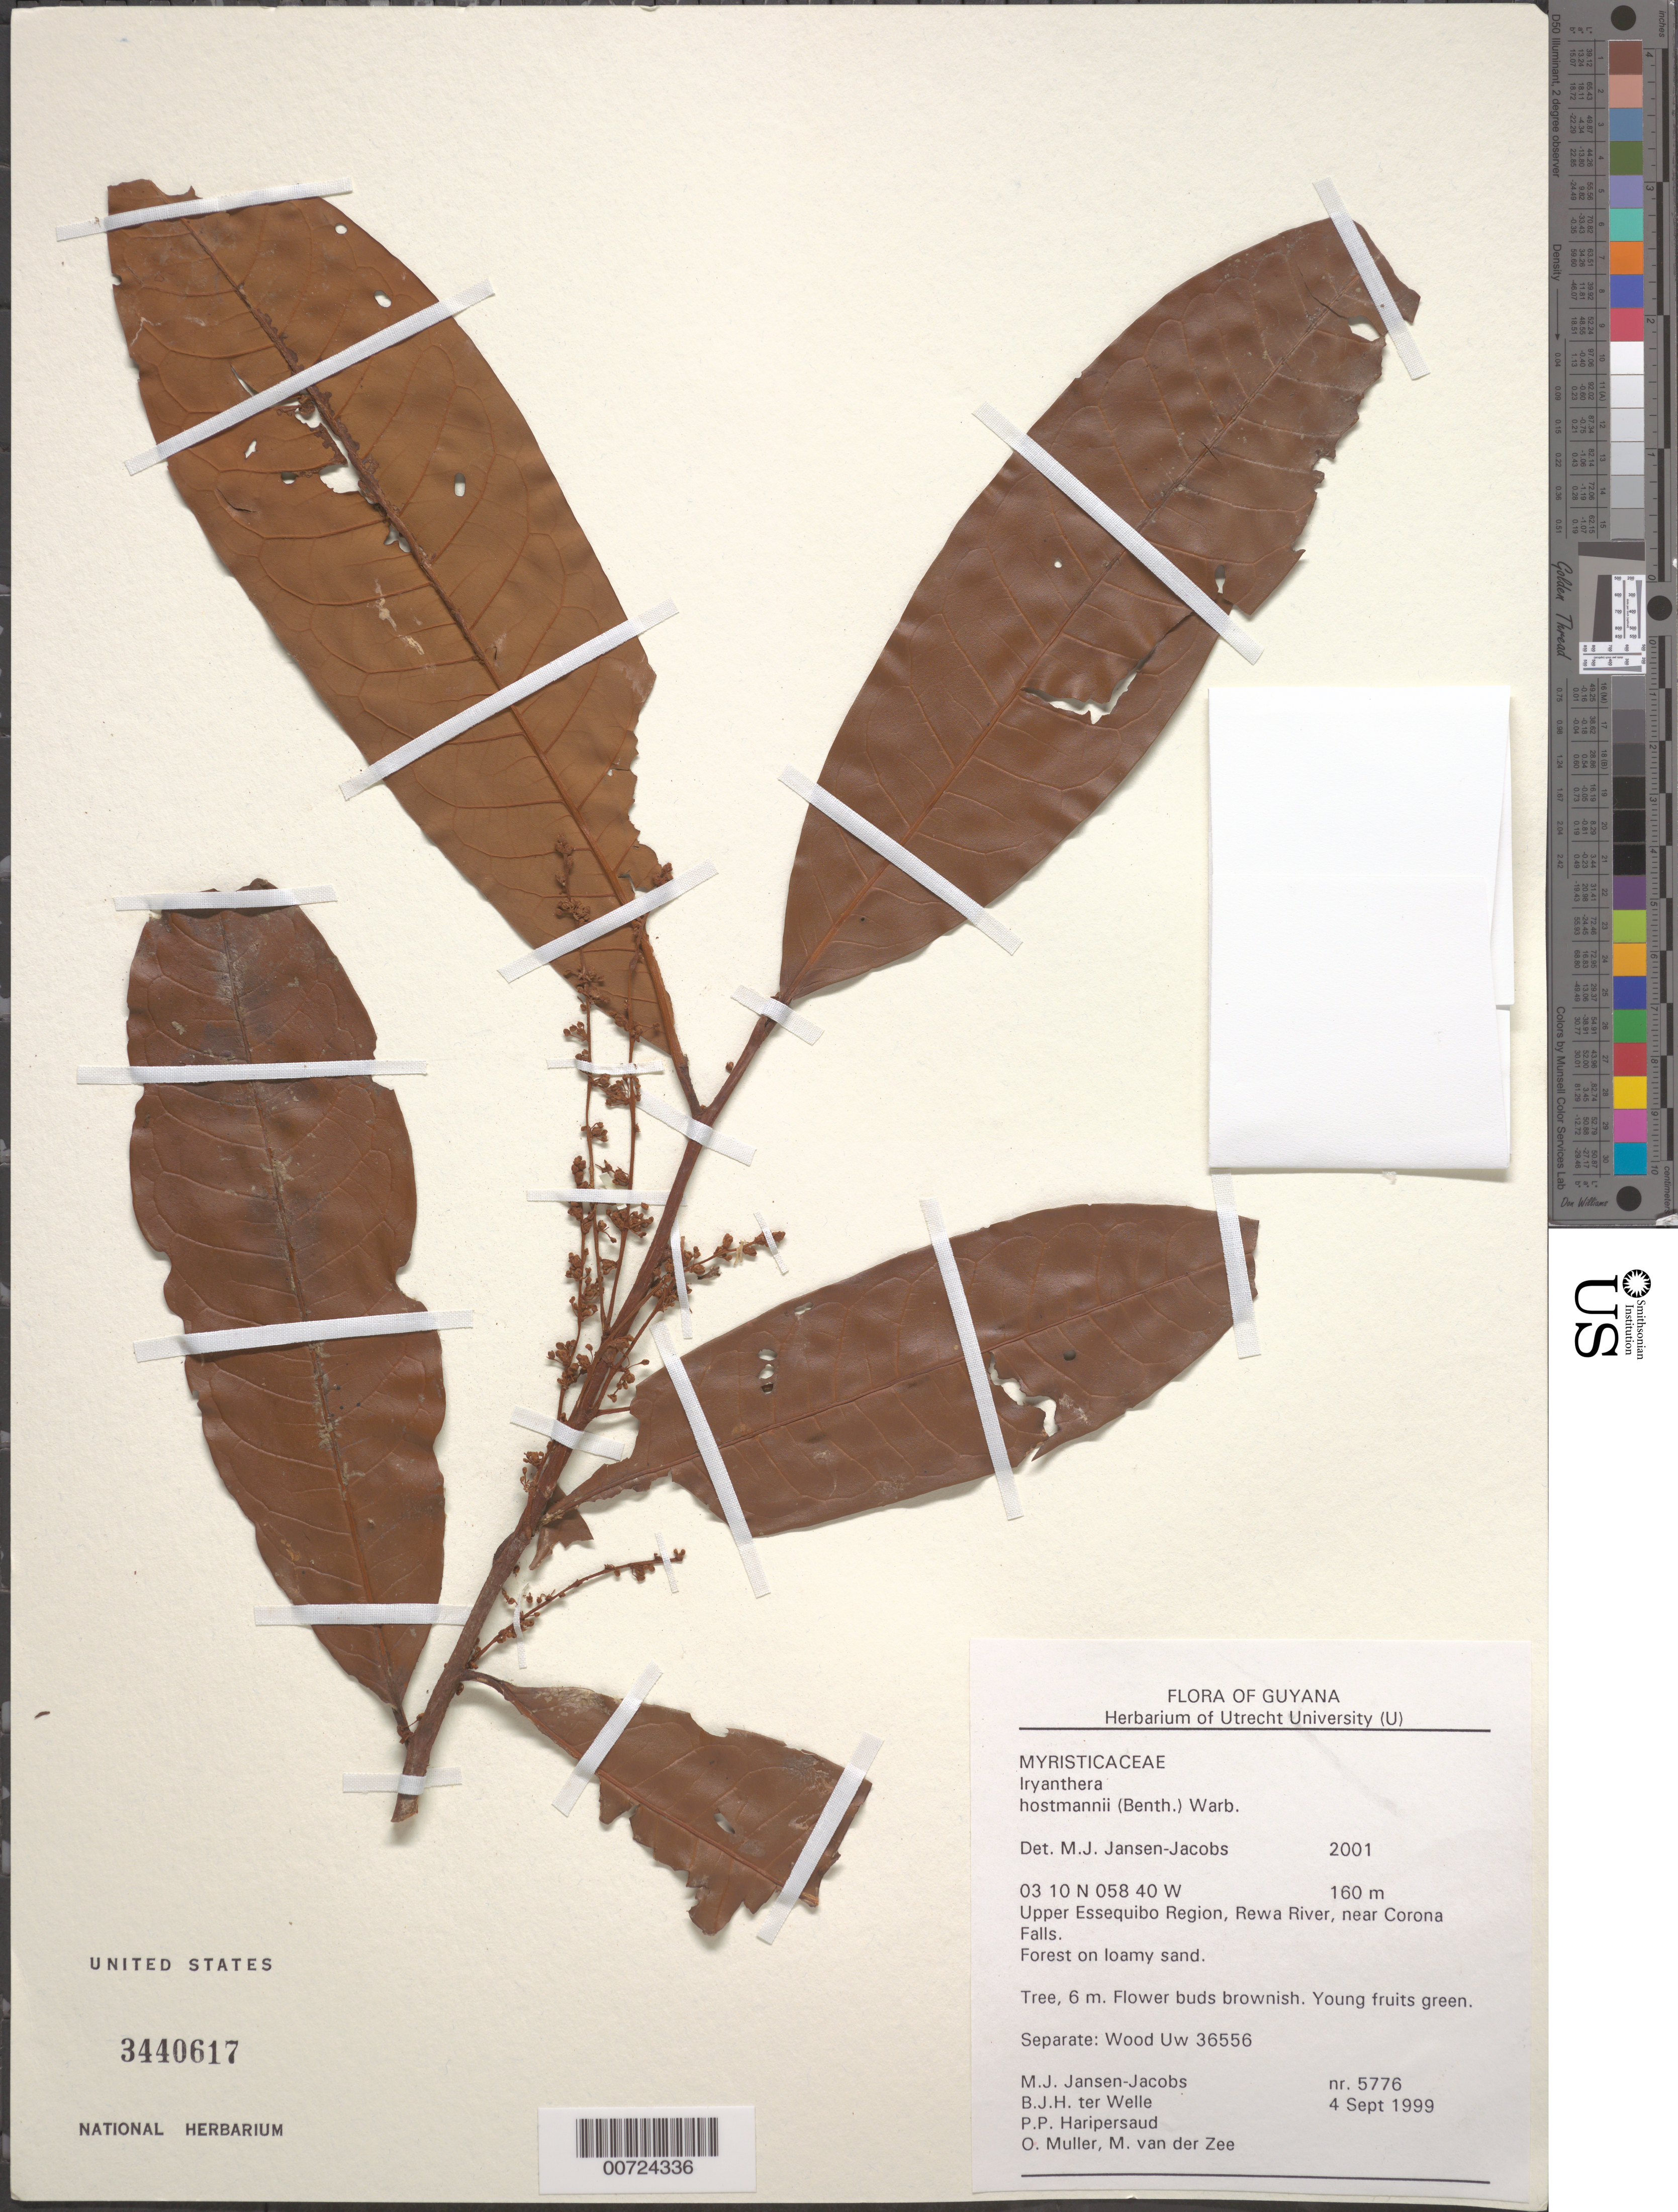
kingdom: Plantae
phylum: Tracheophyta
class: Magnoliopsida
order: Magnoliales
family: Myristicaceae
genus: Iryanthera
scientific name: Iryanthera hostmannii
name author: (Benth.) Warb.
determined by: Jansen-Jacobs, M. J., (U), Nationaal Herbarium Nederland, Utrecht University branch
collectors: M. J. Jansen-Jacobs, B. Welle, P. Haripersaud, O. Muller & M. van der Zee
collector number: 5776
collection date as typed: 4-Sep-99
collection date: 1999-09-04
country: Guyana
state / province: U. Takutu-U. Essequibo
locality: Rewa River, near Corona Falls, Upper Essequibo Region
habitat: Forest on loamy sand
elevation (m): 160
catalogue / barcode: US 3440617